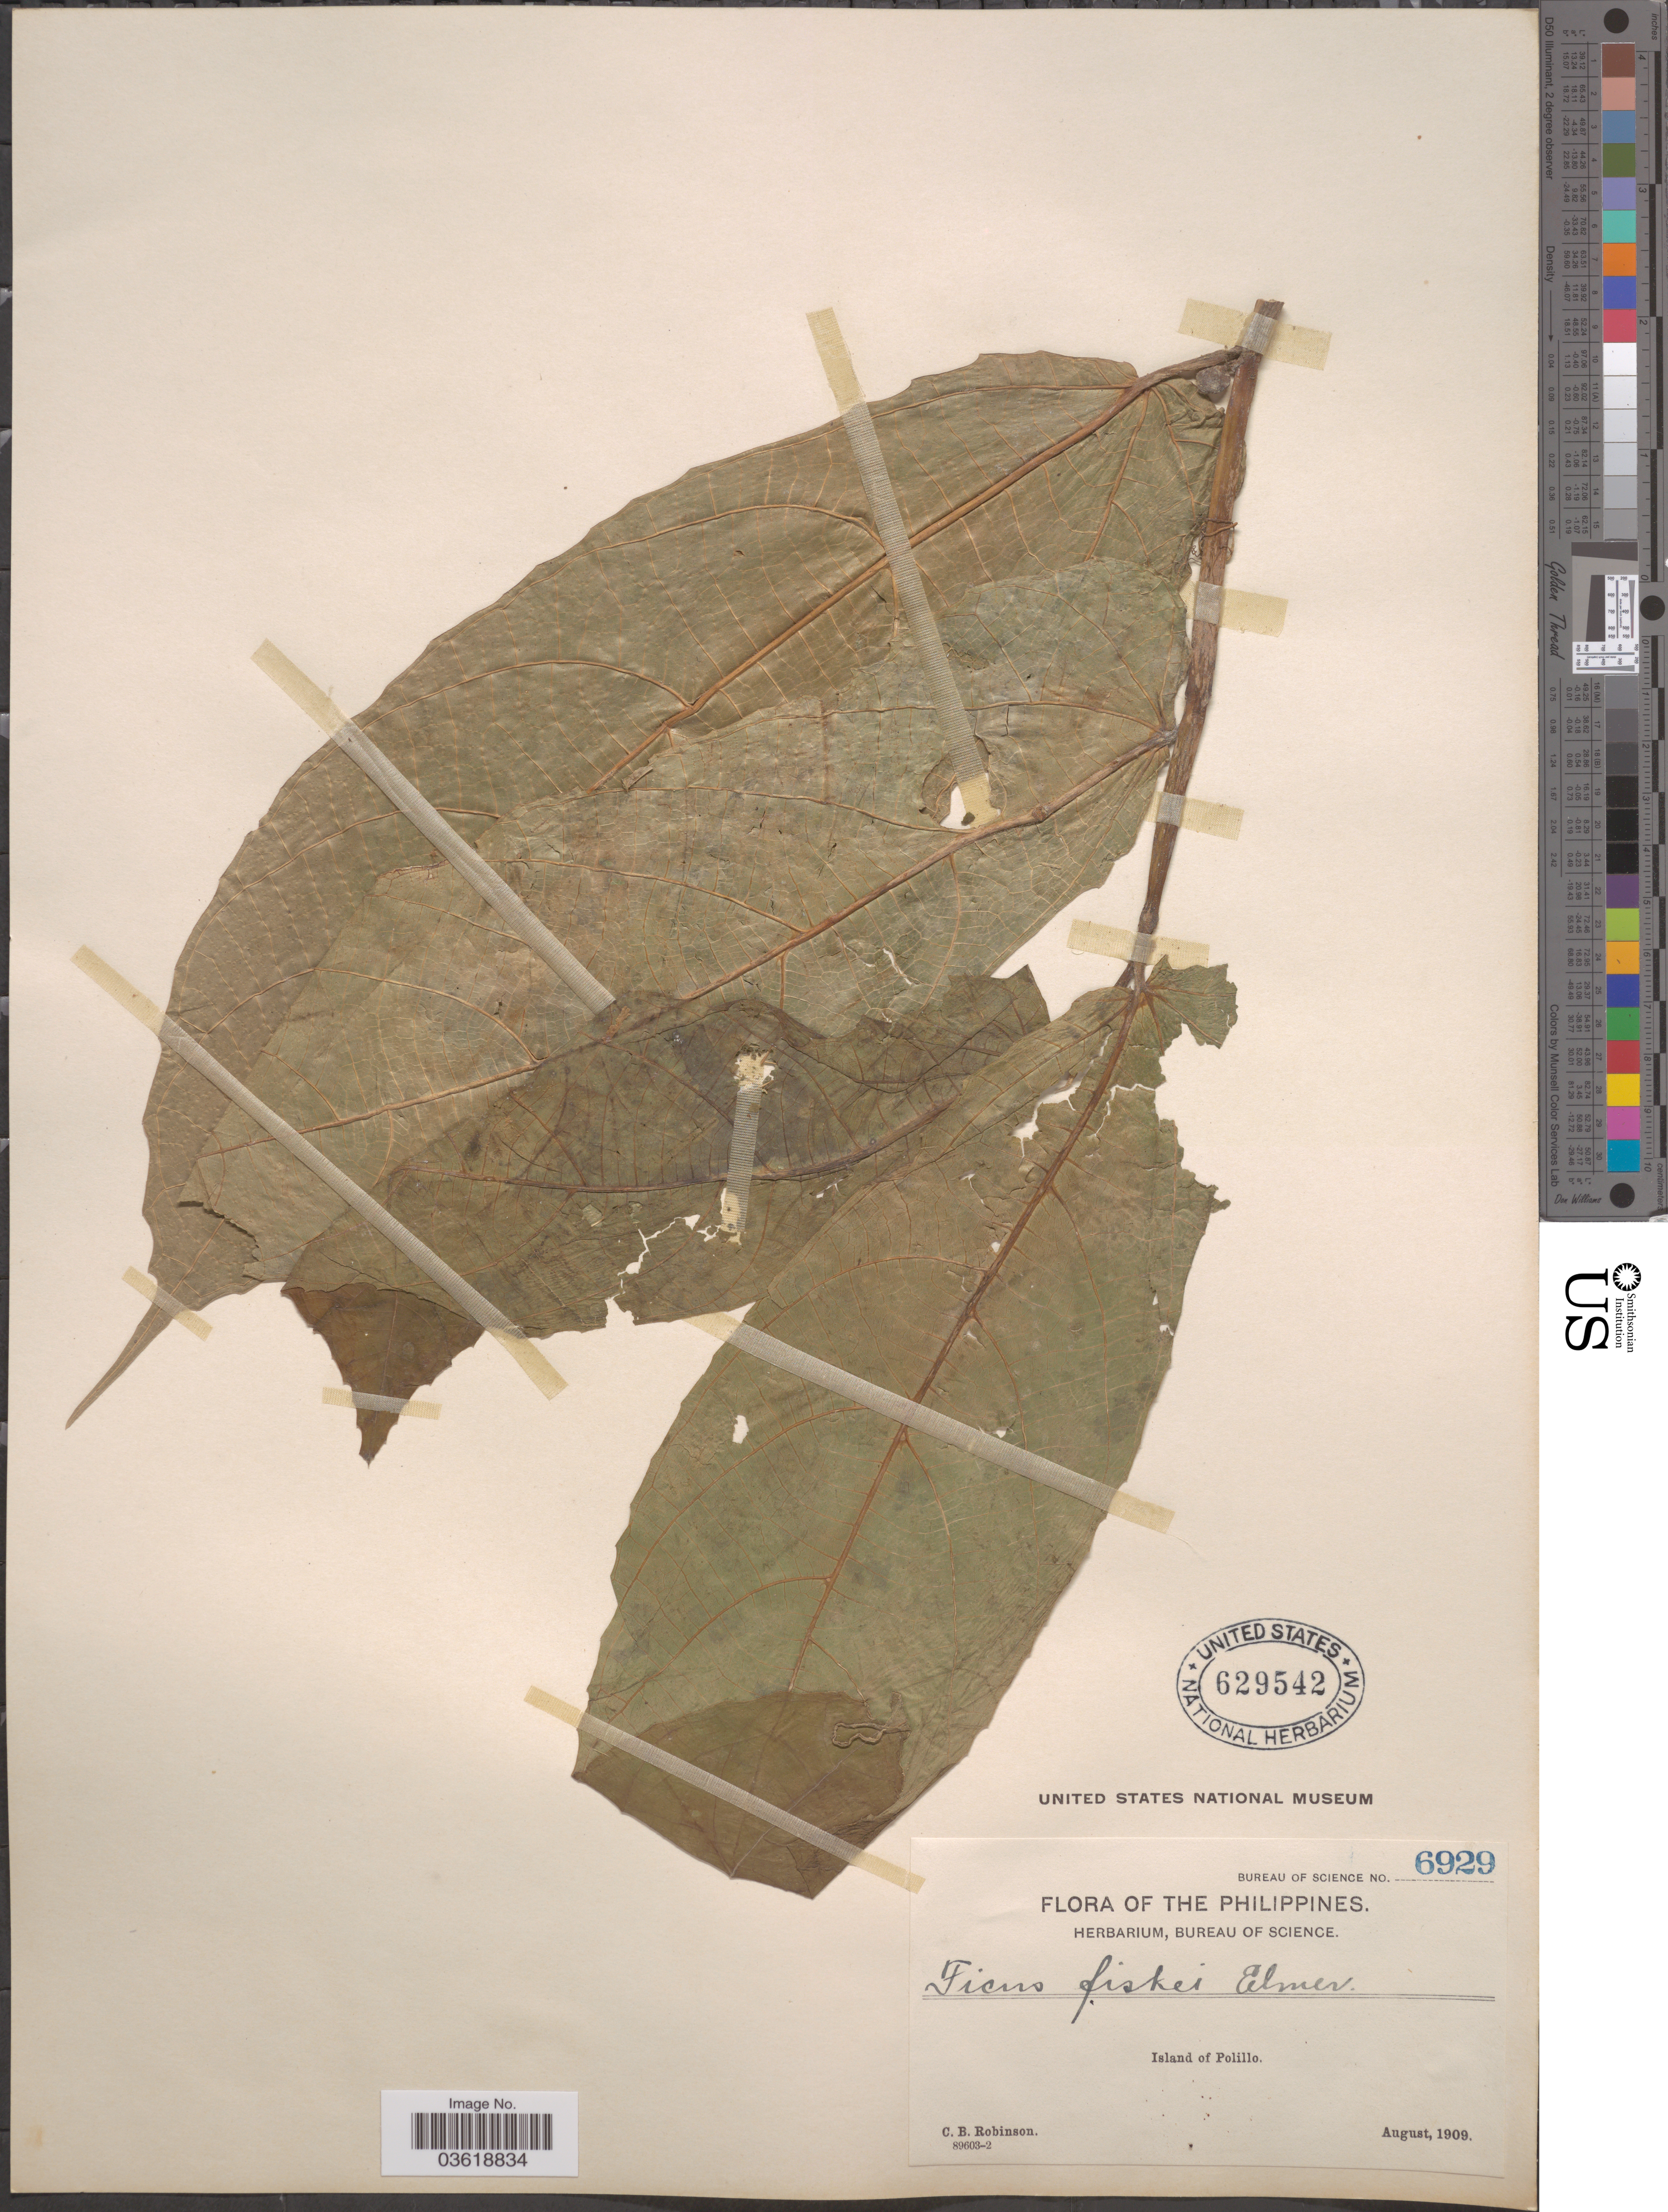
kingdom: Plantae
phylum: Tracheophyta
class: Magnoliopsida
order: Rosales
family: Moraceae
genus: Ficus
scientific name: Ficus fiskei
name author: Elmer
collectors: C. Robinson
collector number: Bureau of Science 6929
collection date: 1909-08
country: Philippines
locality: Island of Polillo.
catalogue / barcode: US 629542